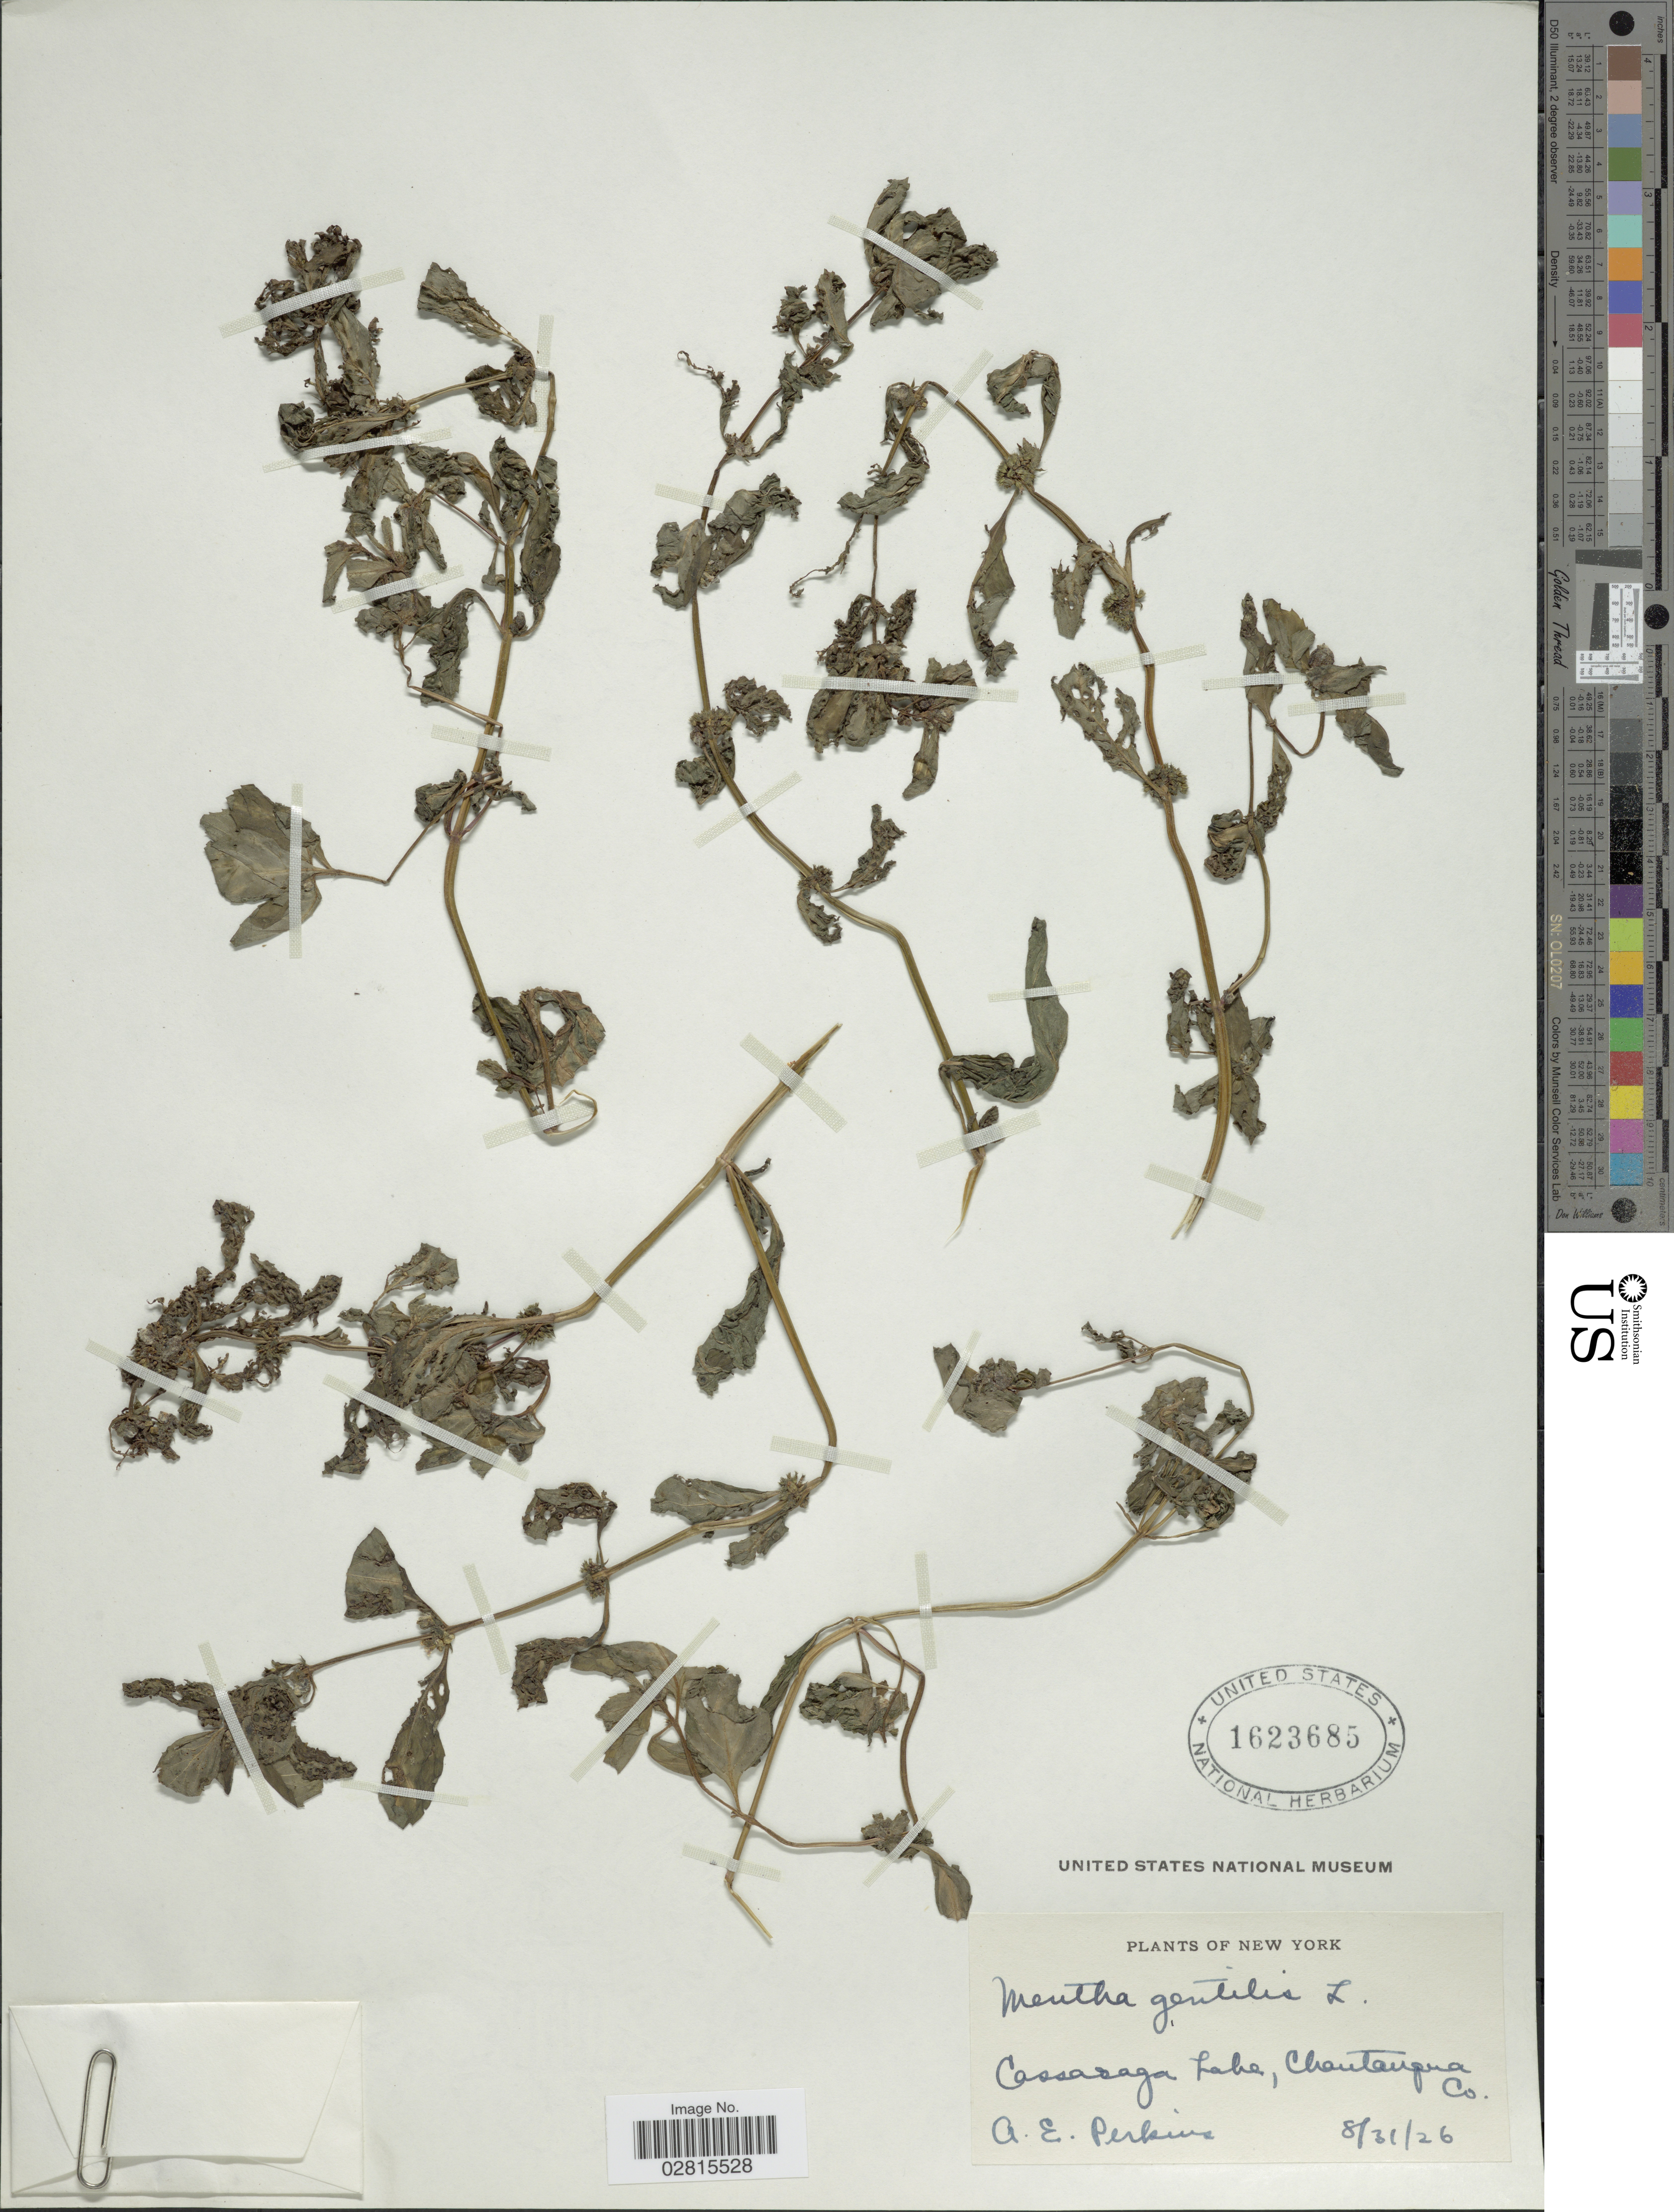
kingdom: Plantae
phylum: Tracheophyta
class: Magnoliopsida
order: Lamiales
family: Lamiaceae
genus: Mentha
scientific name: Mentha x gentilis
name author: L.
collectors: A. E. Perkins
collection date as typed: Transcribed d/m/y: 31/8/26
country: United States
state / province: New York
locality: Cassadaga Lake, Chautauqua Co.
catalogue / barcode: US 1623685